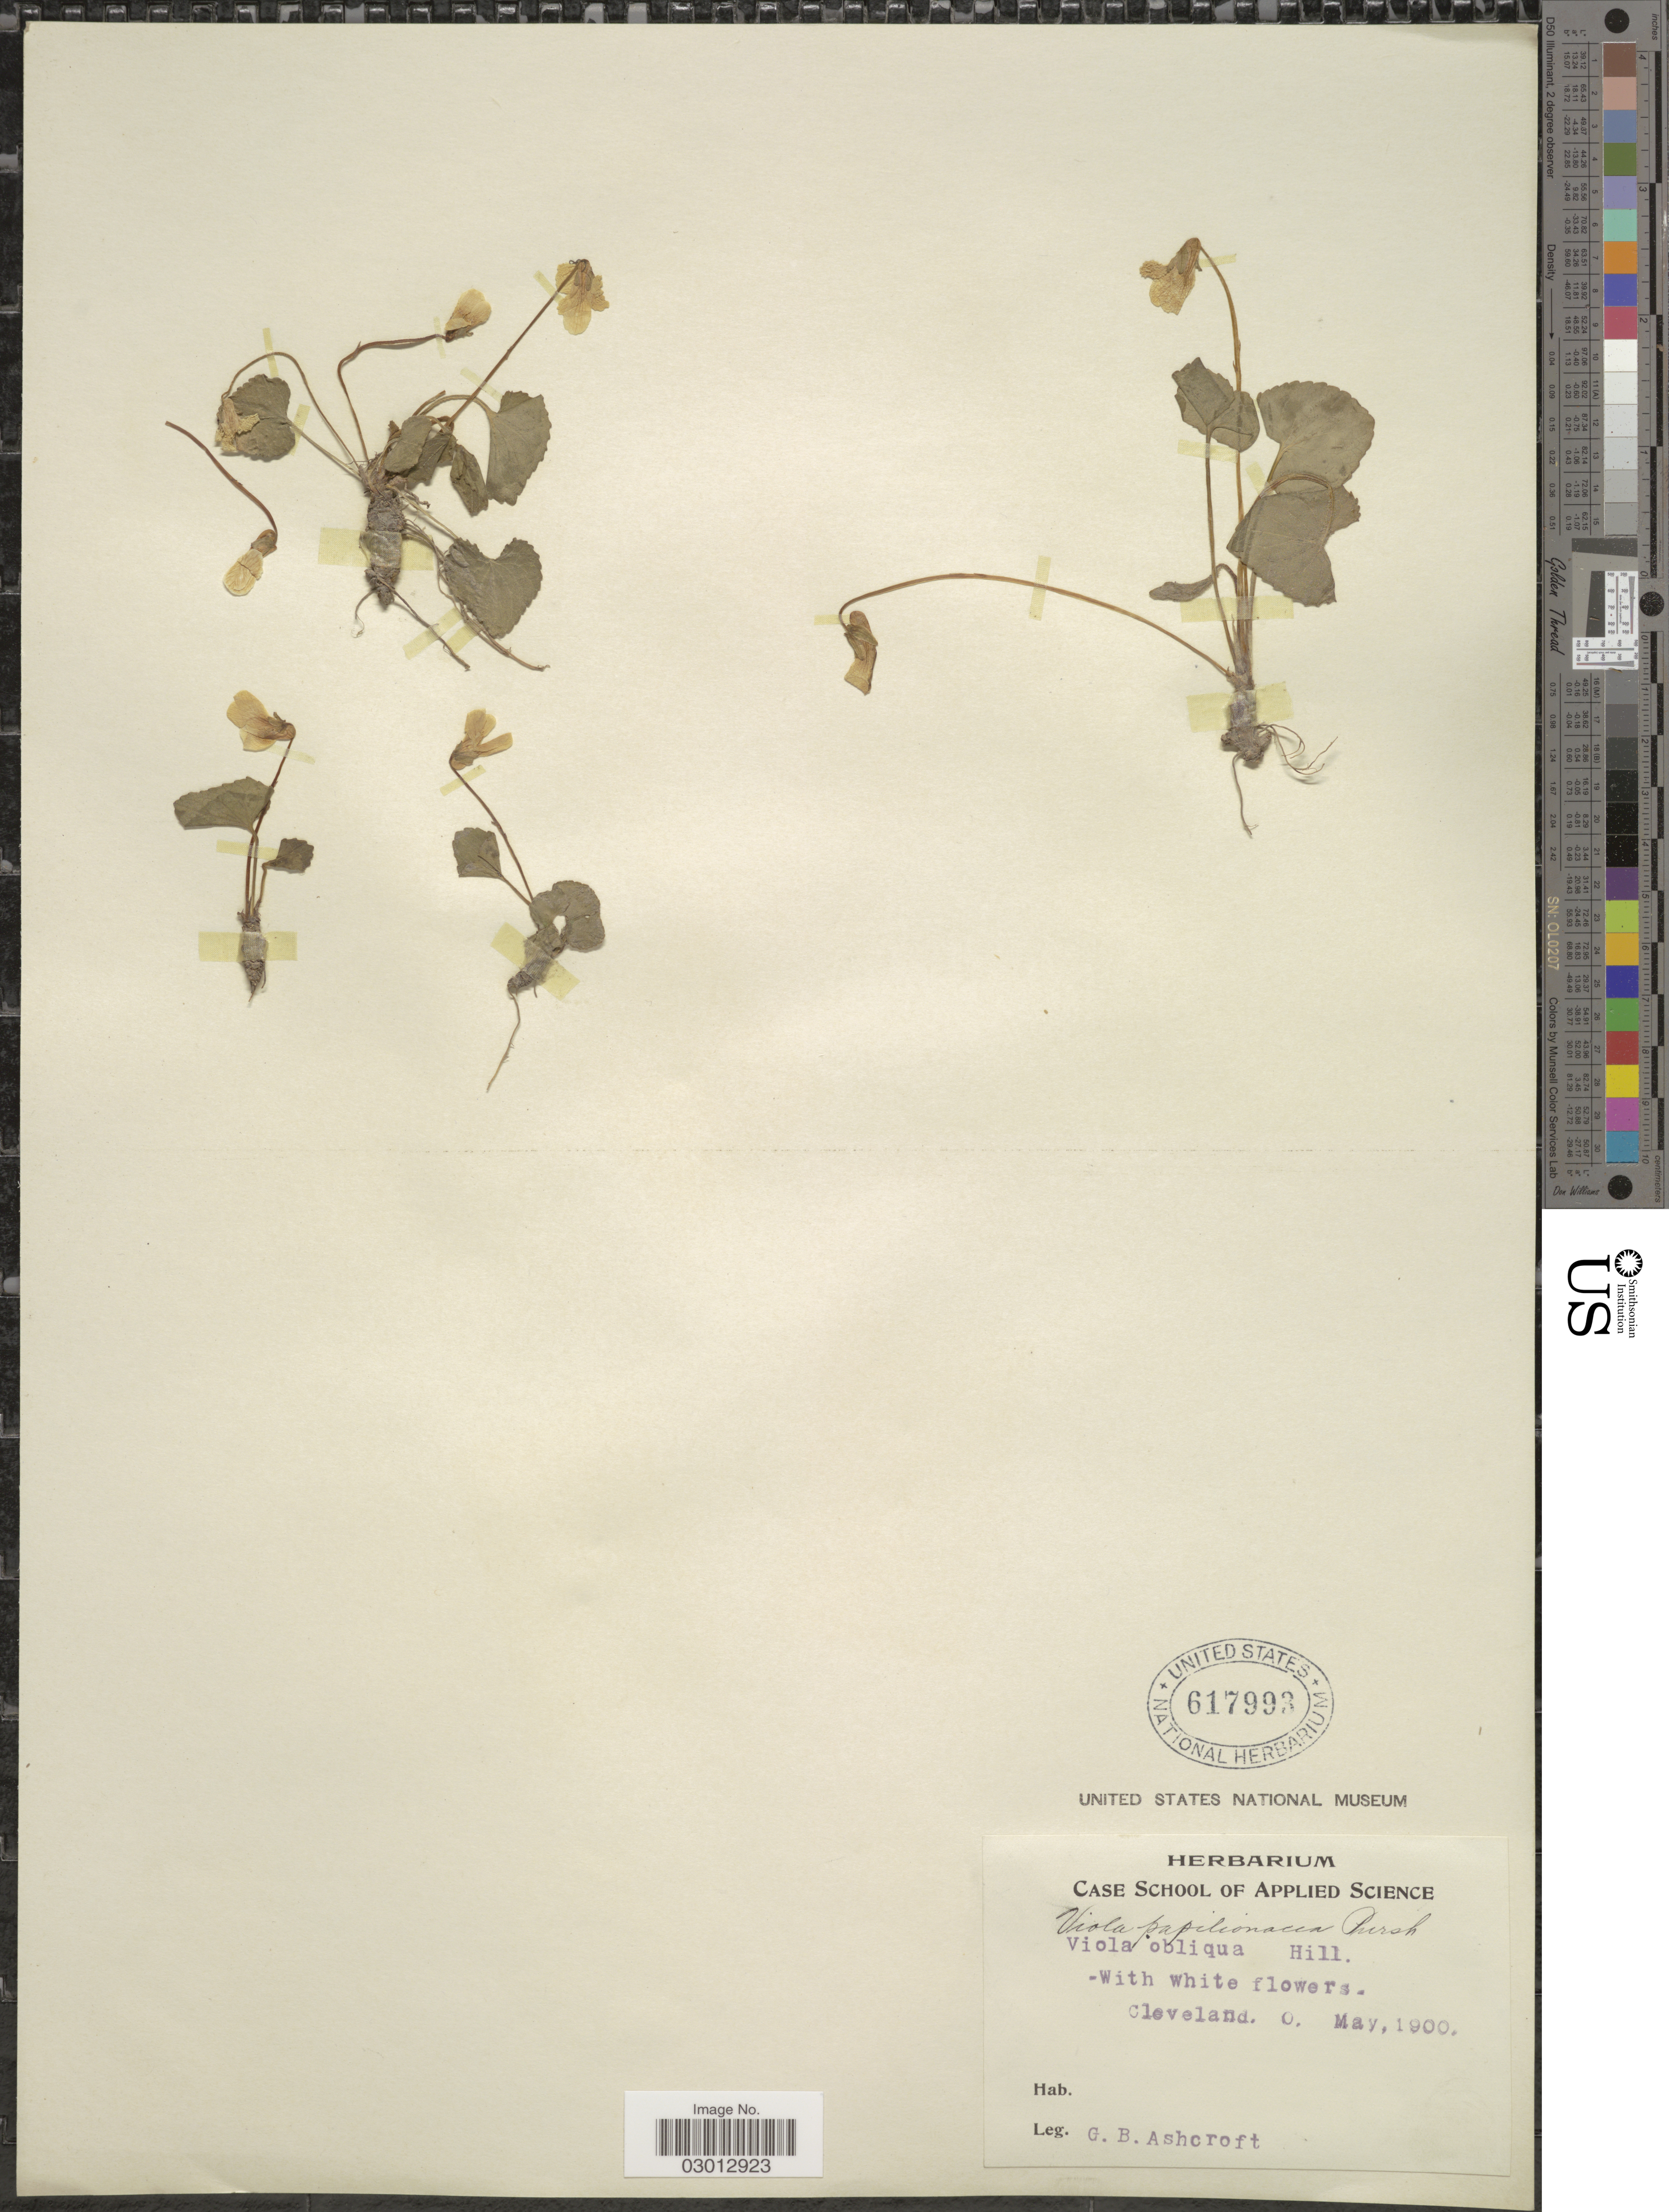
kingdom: Plantae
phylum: Tracheophyta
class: Magnoliopsida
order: Malpighiales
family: Violaceae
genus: Viola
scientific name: Viola papilionacea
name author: Pursh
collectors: G. Ashcroft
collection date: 1900-05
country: United States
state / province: Ohio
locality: Cleveland. O.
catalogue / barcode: US 617993